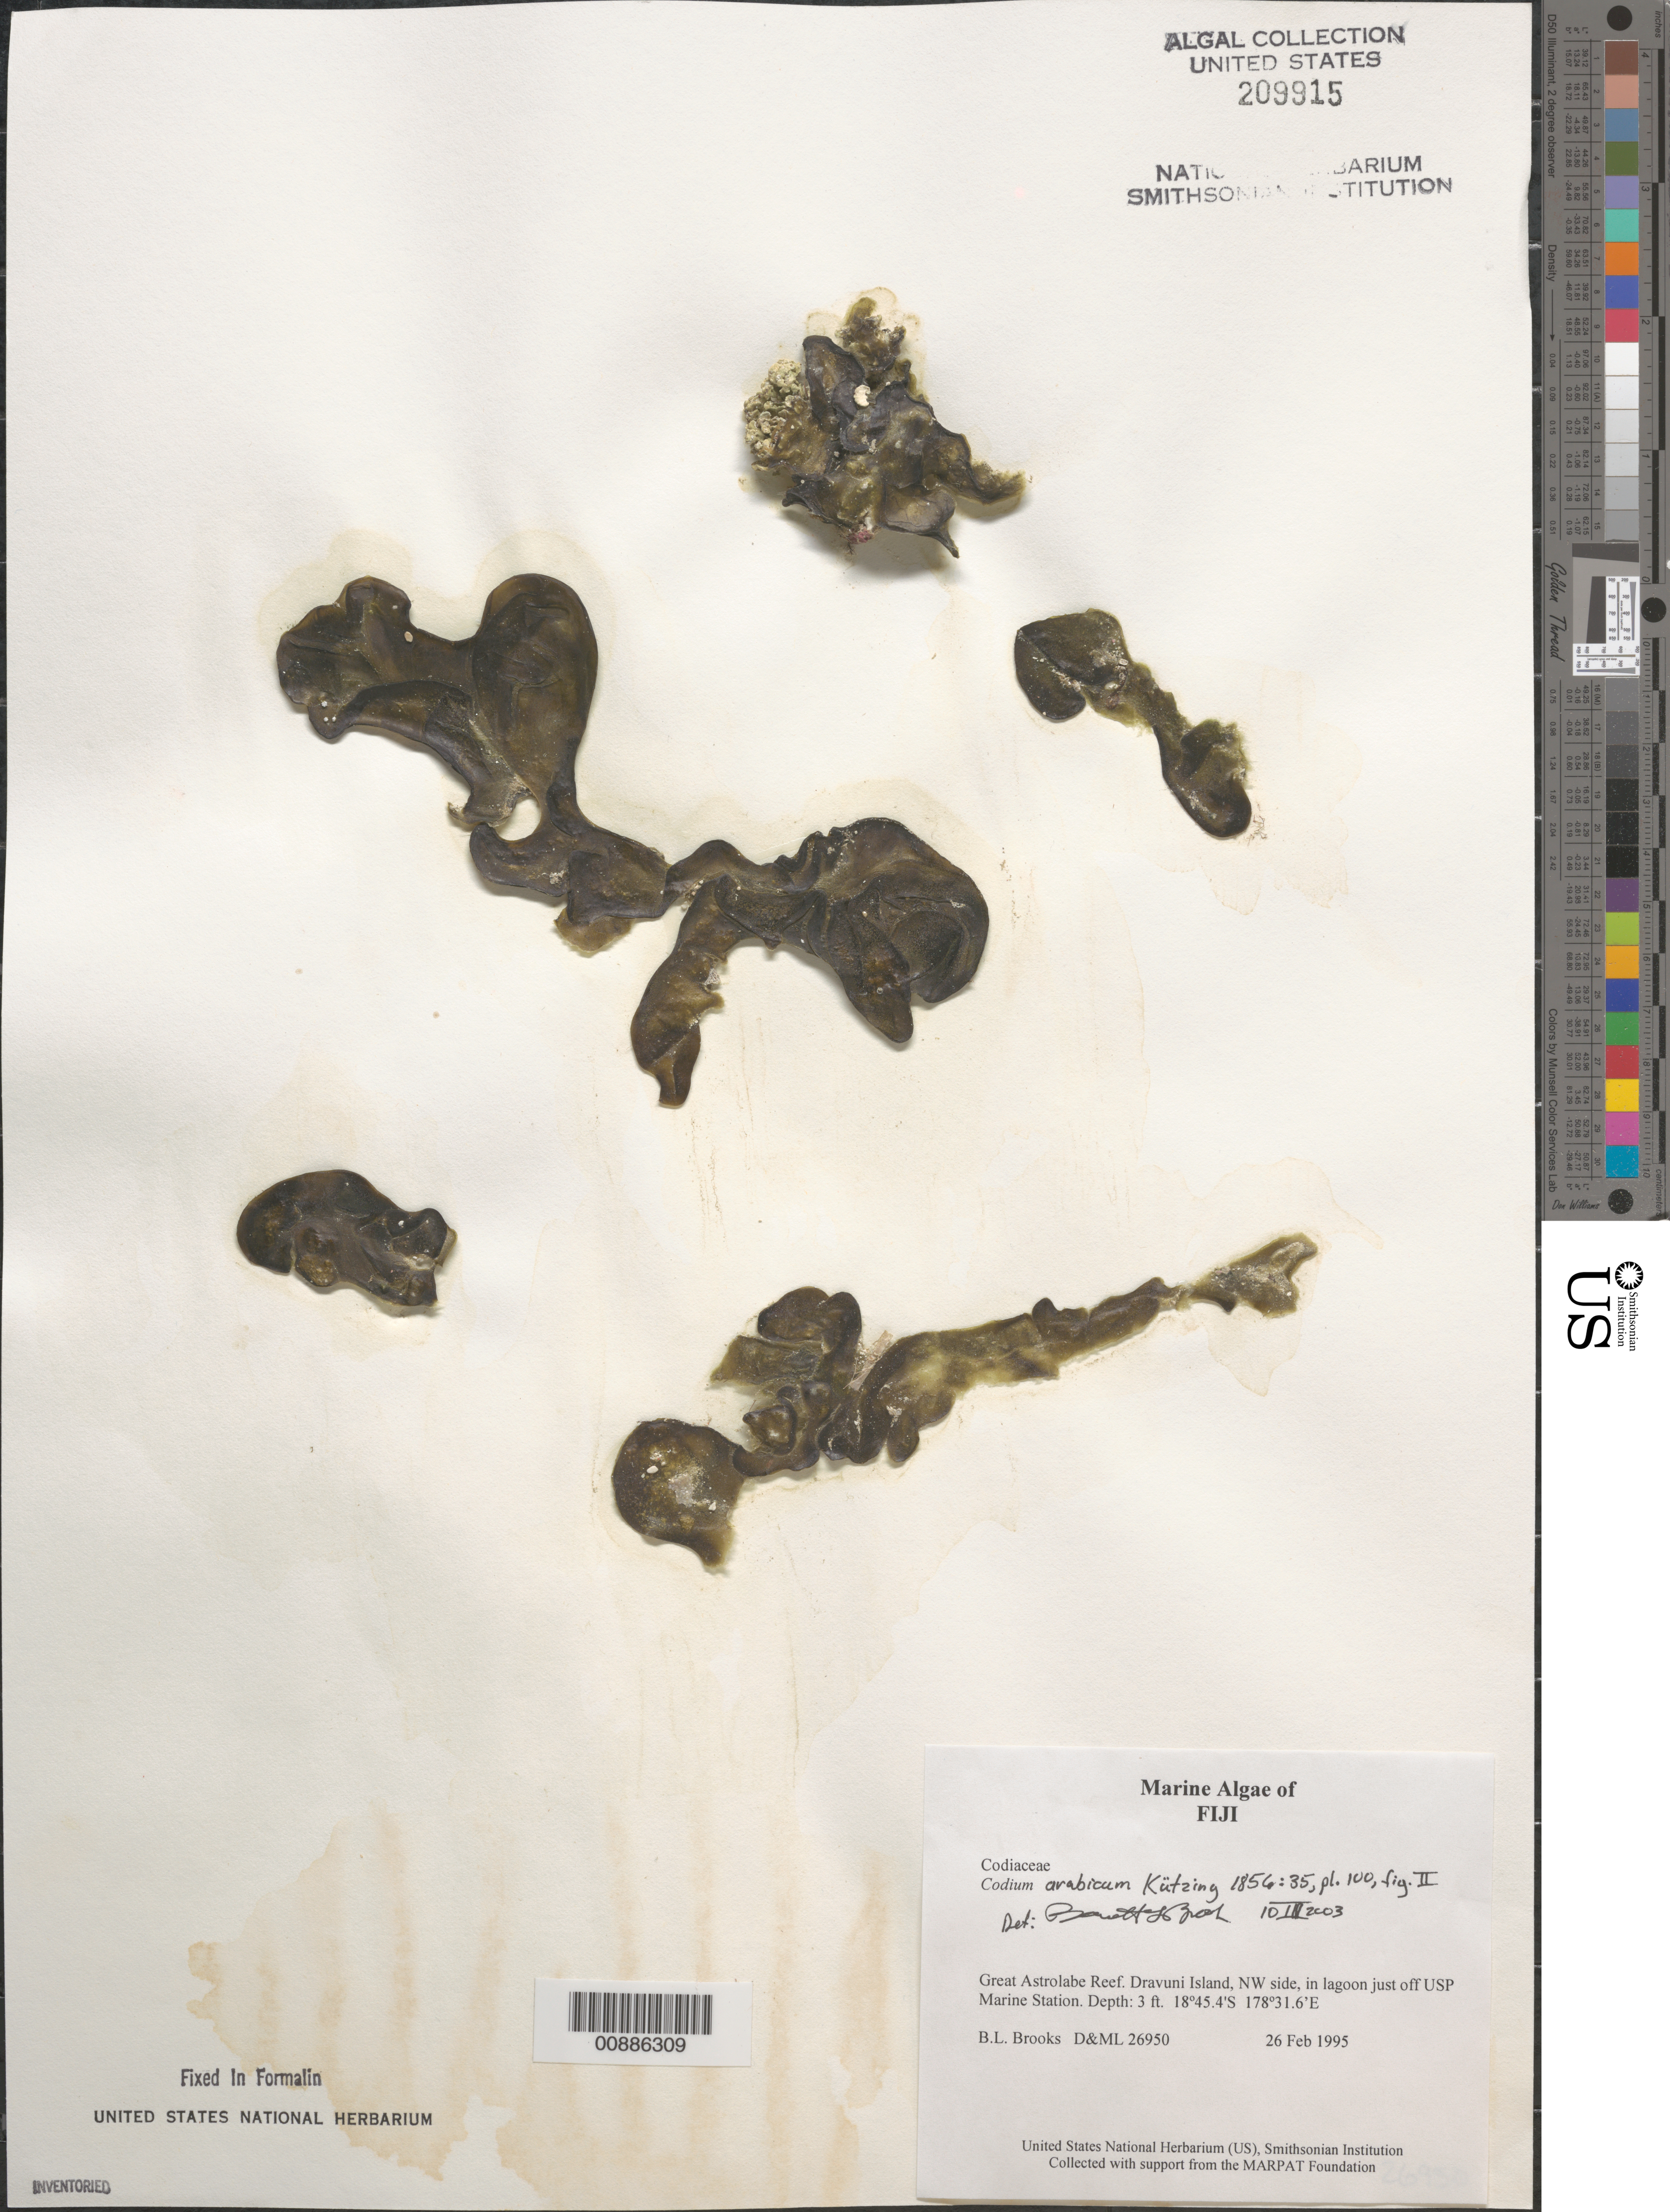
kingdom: Plantae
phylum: Chlorophyta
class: Ulvophyceae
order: Bryopsidales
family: Codiaceae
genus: Codium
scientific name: Codium arabicum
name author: Kütz.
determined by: Brooks, B. L., (BOT), Smithsonian Institution - National Museum of Natural History (UNITED STATES)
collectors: B. Brooks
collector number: D&ML 26950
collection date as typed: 26 Feb 1995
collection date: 1995-02-26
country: Fiji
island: Dravuni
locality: Great Astrolabe Reef, northwest side, lagoon just off USP Marine Station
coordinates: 18 45.4'S, 178 31.6'E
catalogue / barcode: US 209915